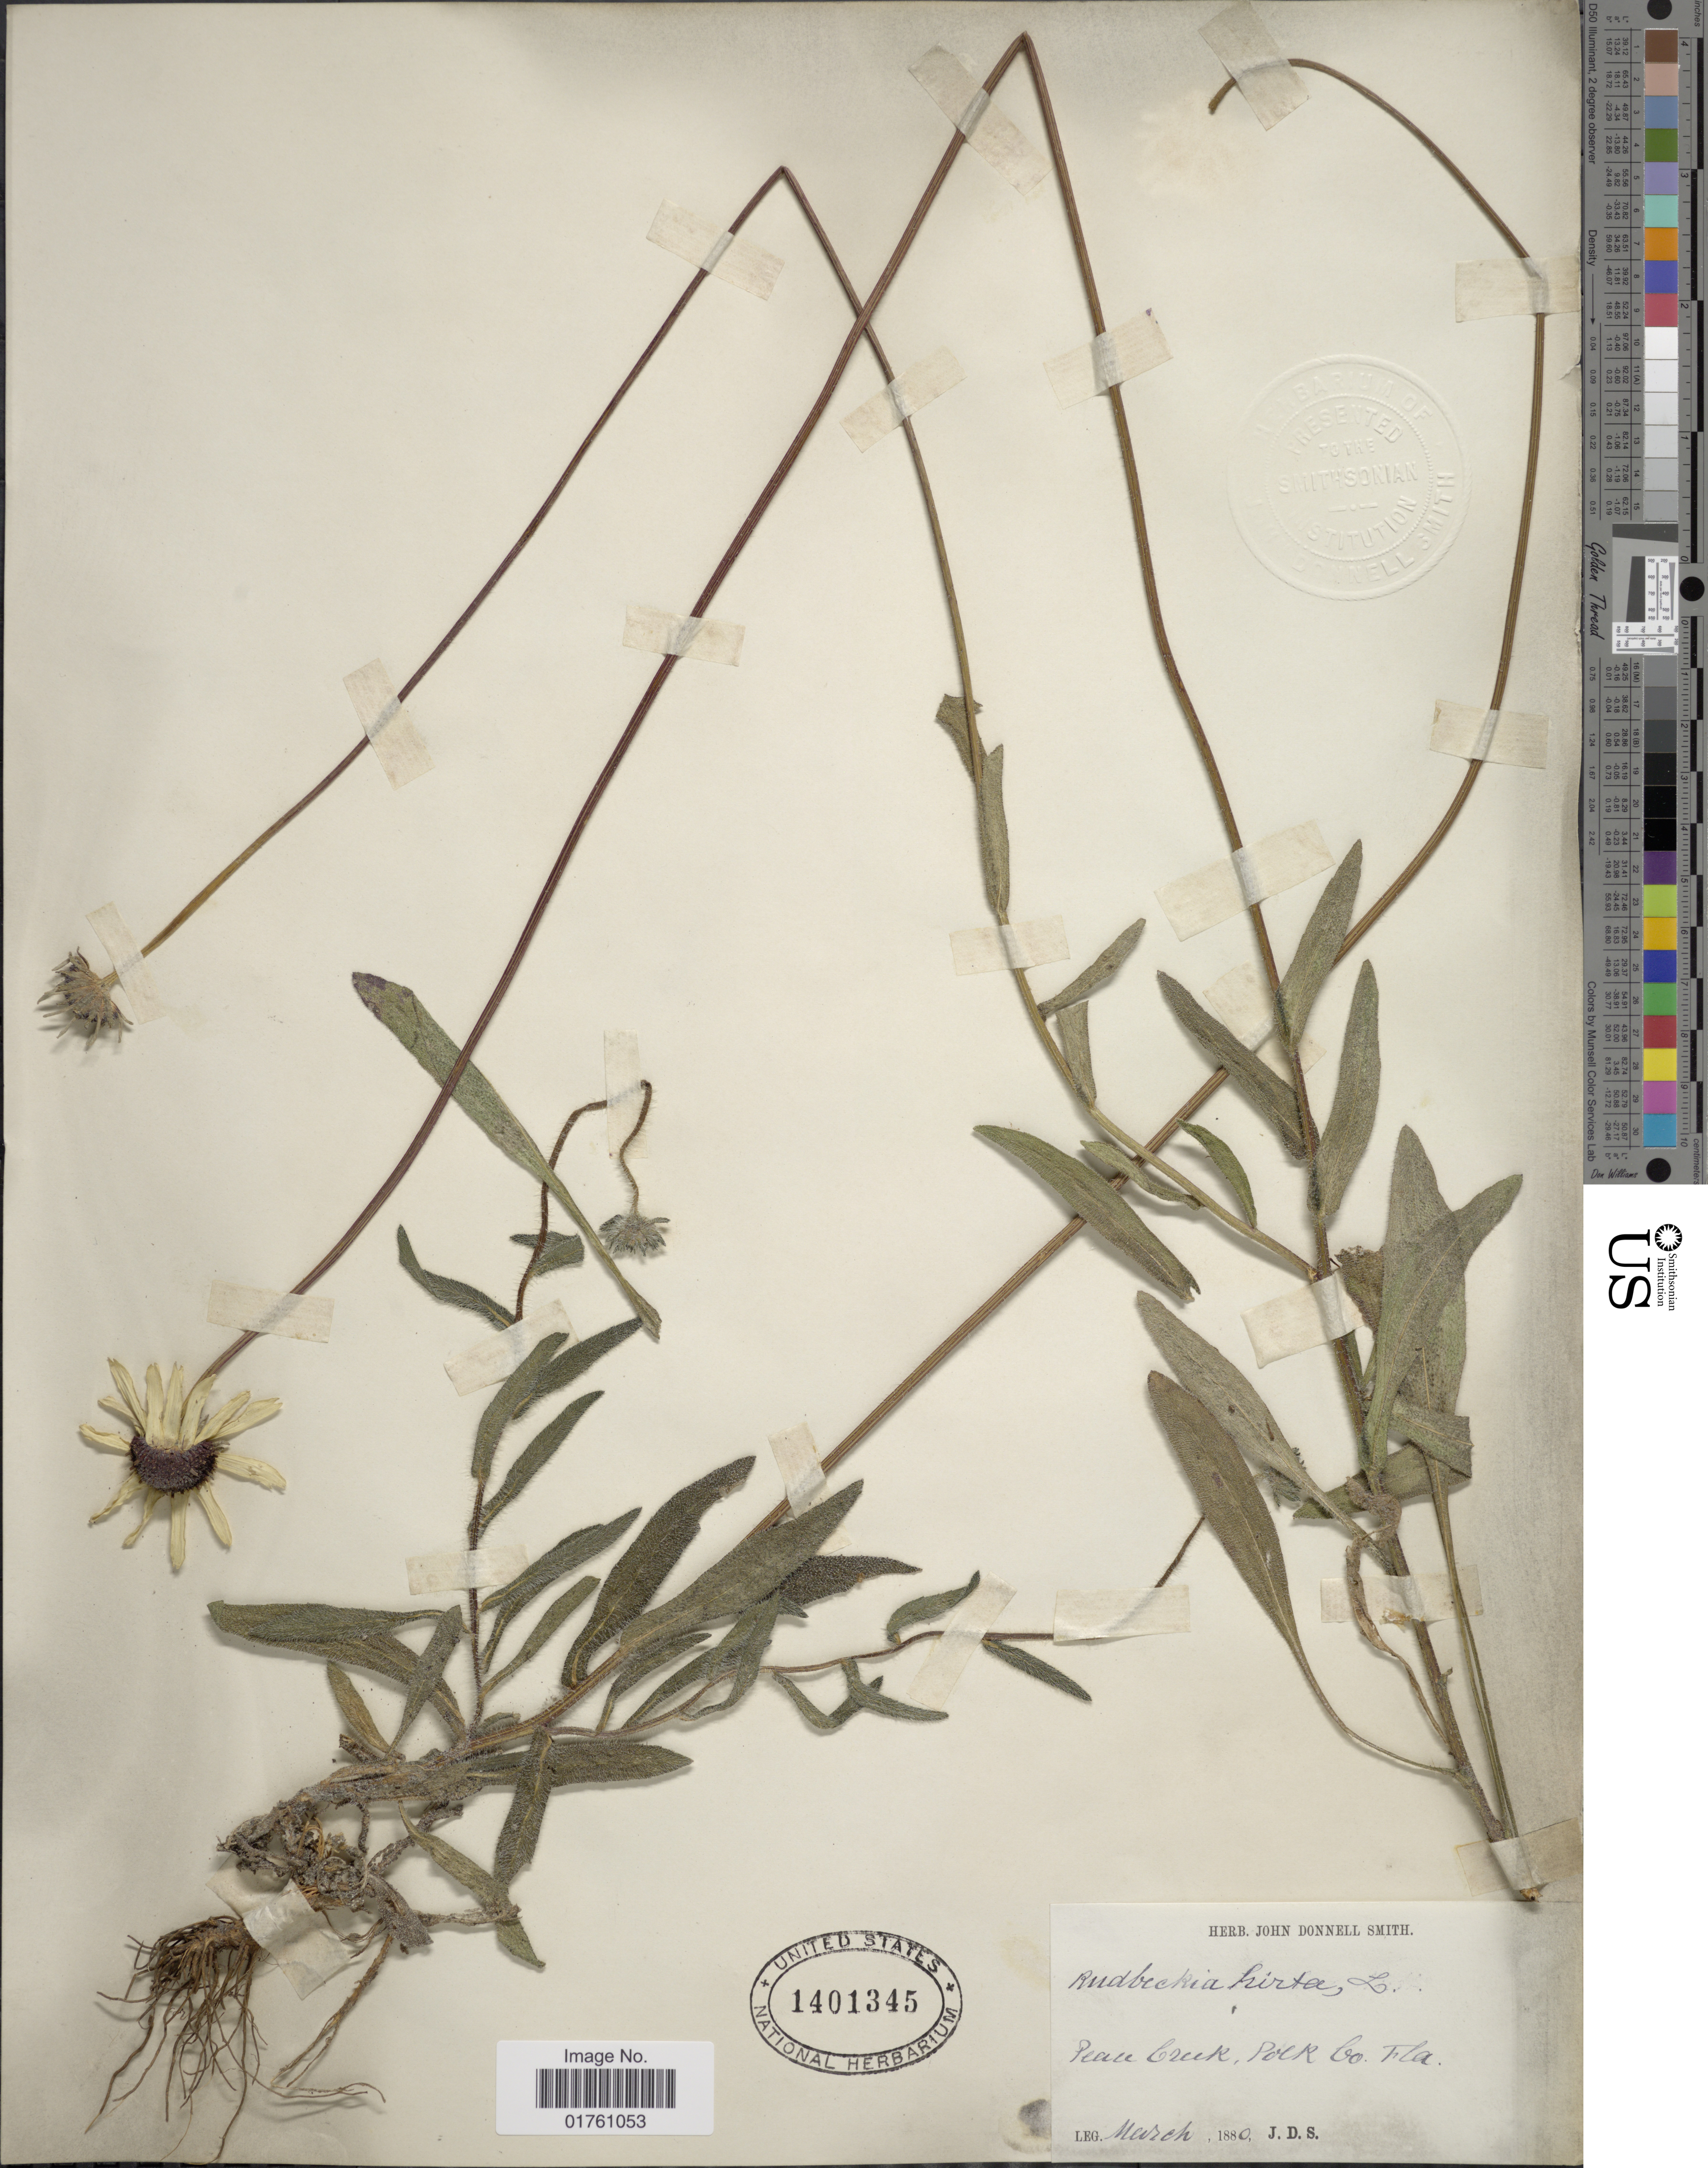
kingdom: Plantae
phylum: Tracheophyta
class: Magnoliopsida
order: Asterales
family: Asteraceae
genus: Rudbeckia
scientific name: Rudbeckia hirta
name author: L.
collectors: J. Donnell Smith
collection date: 1880-03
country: United States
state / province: Florida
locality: Peace Creek, Polk Co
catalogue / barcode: US 1401345